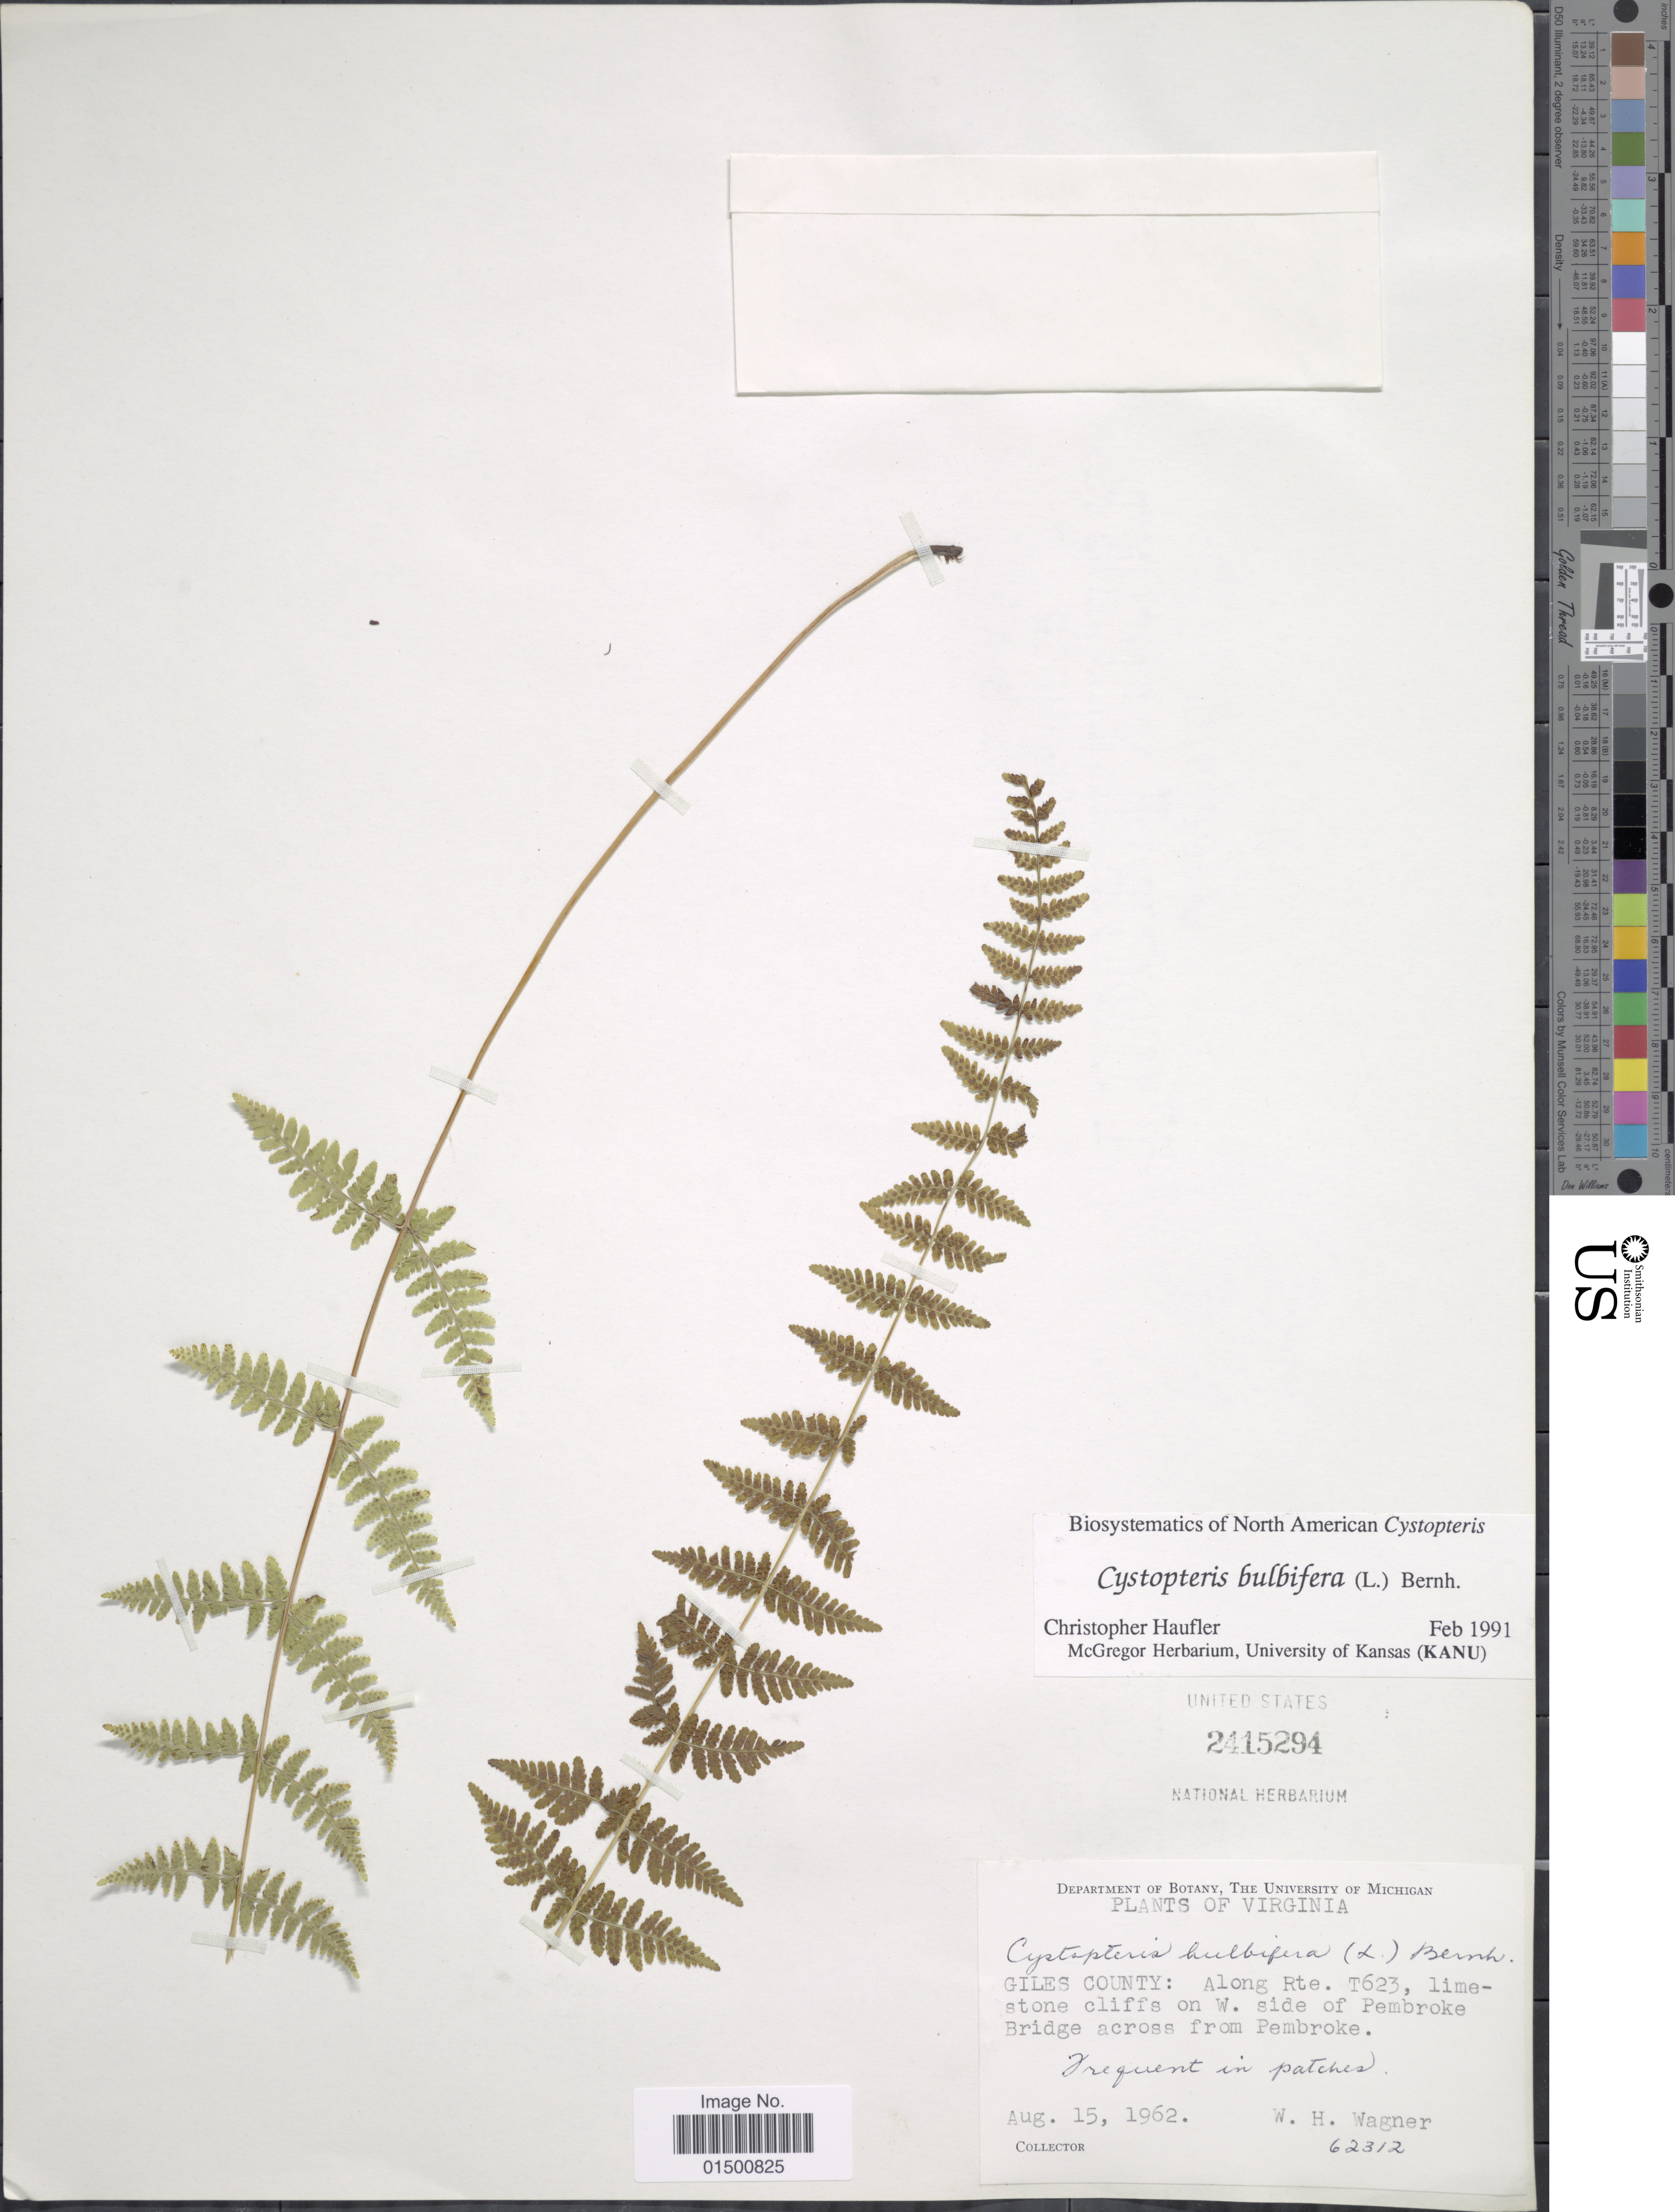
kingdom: Plantae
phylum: Tracheophyta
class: Polypodiopsida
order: Polypodiales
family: Cystopteridaceae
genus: Cystopteris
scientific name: Cystopteris bulbifera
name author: (L.) Bernh.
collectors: W. H. Wagner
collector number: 62312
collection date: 1962-08-15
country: United States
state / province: Virginia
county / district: Giles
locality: along Rte. T623, limestone cliffs on W. side of Pembroke Bridge across from Pembroke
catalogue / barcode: US 2415294